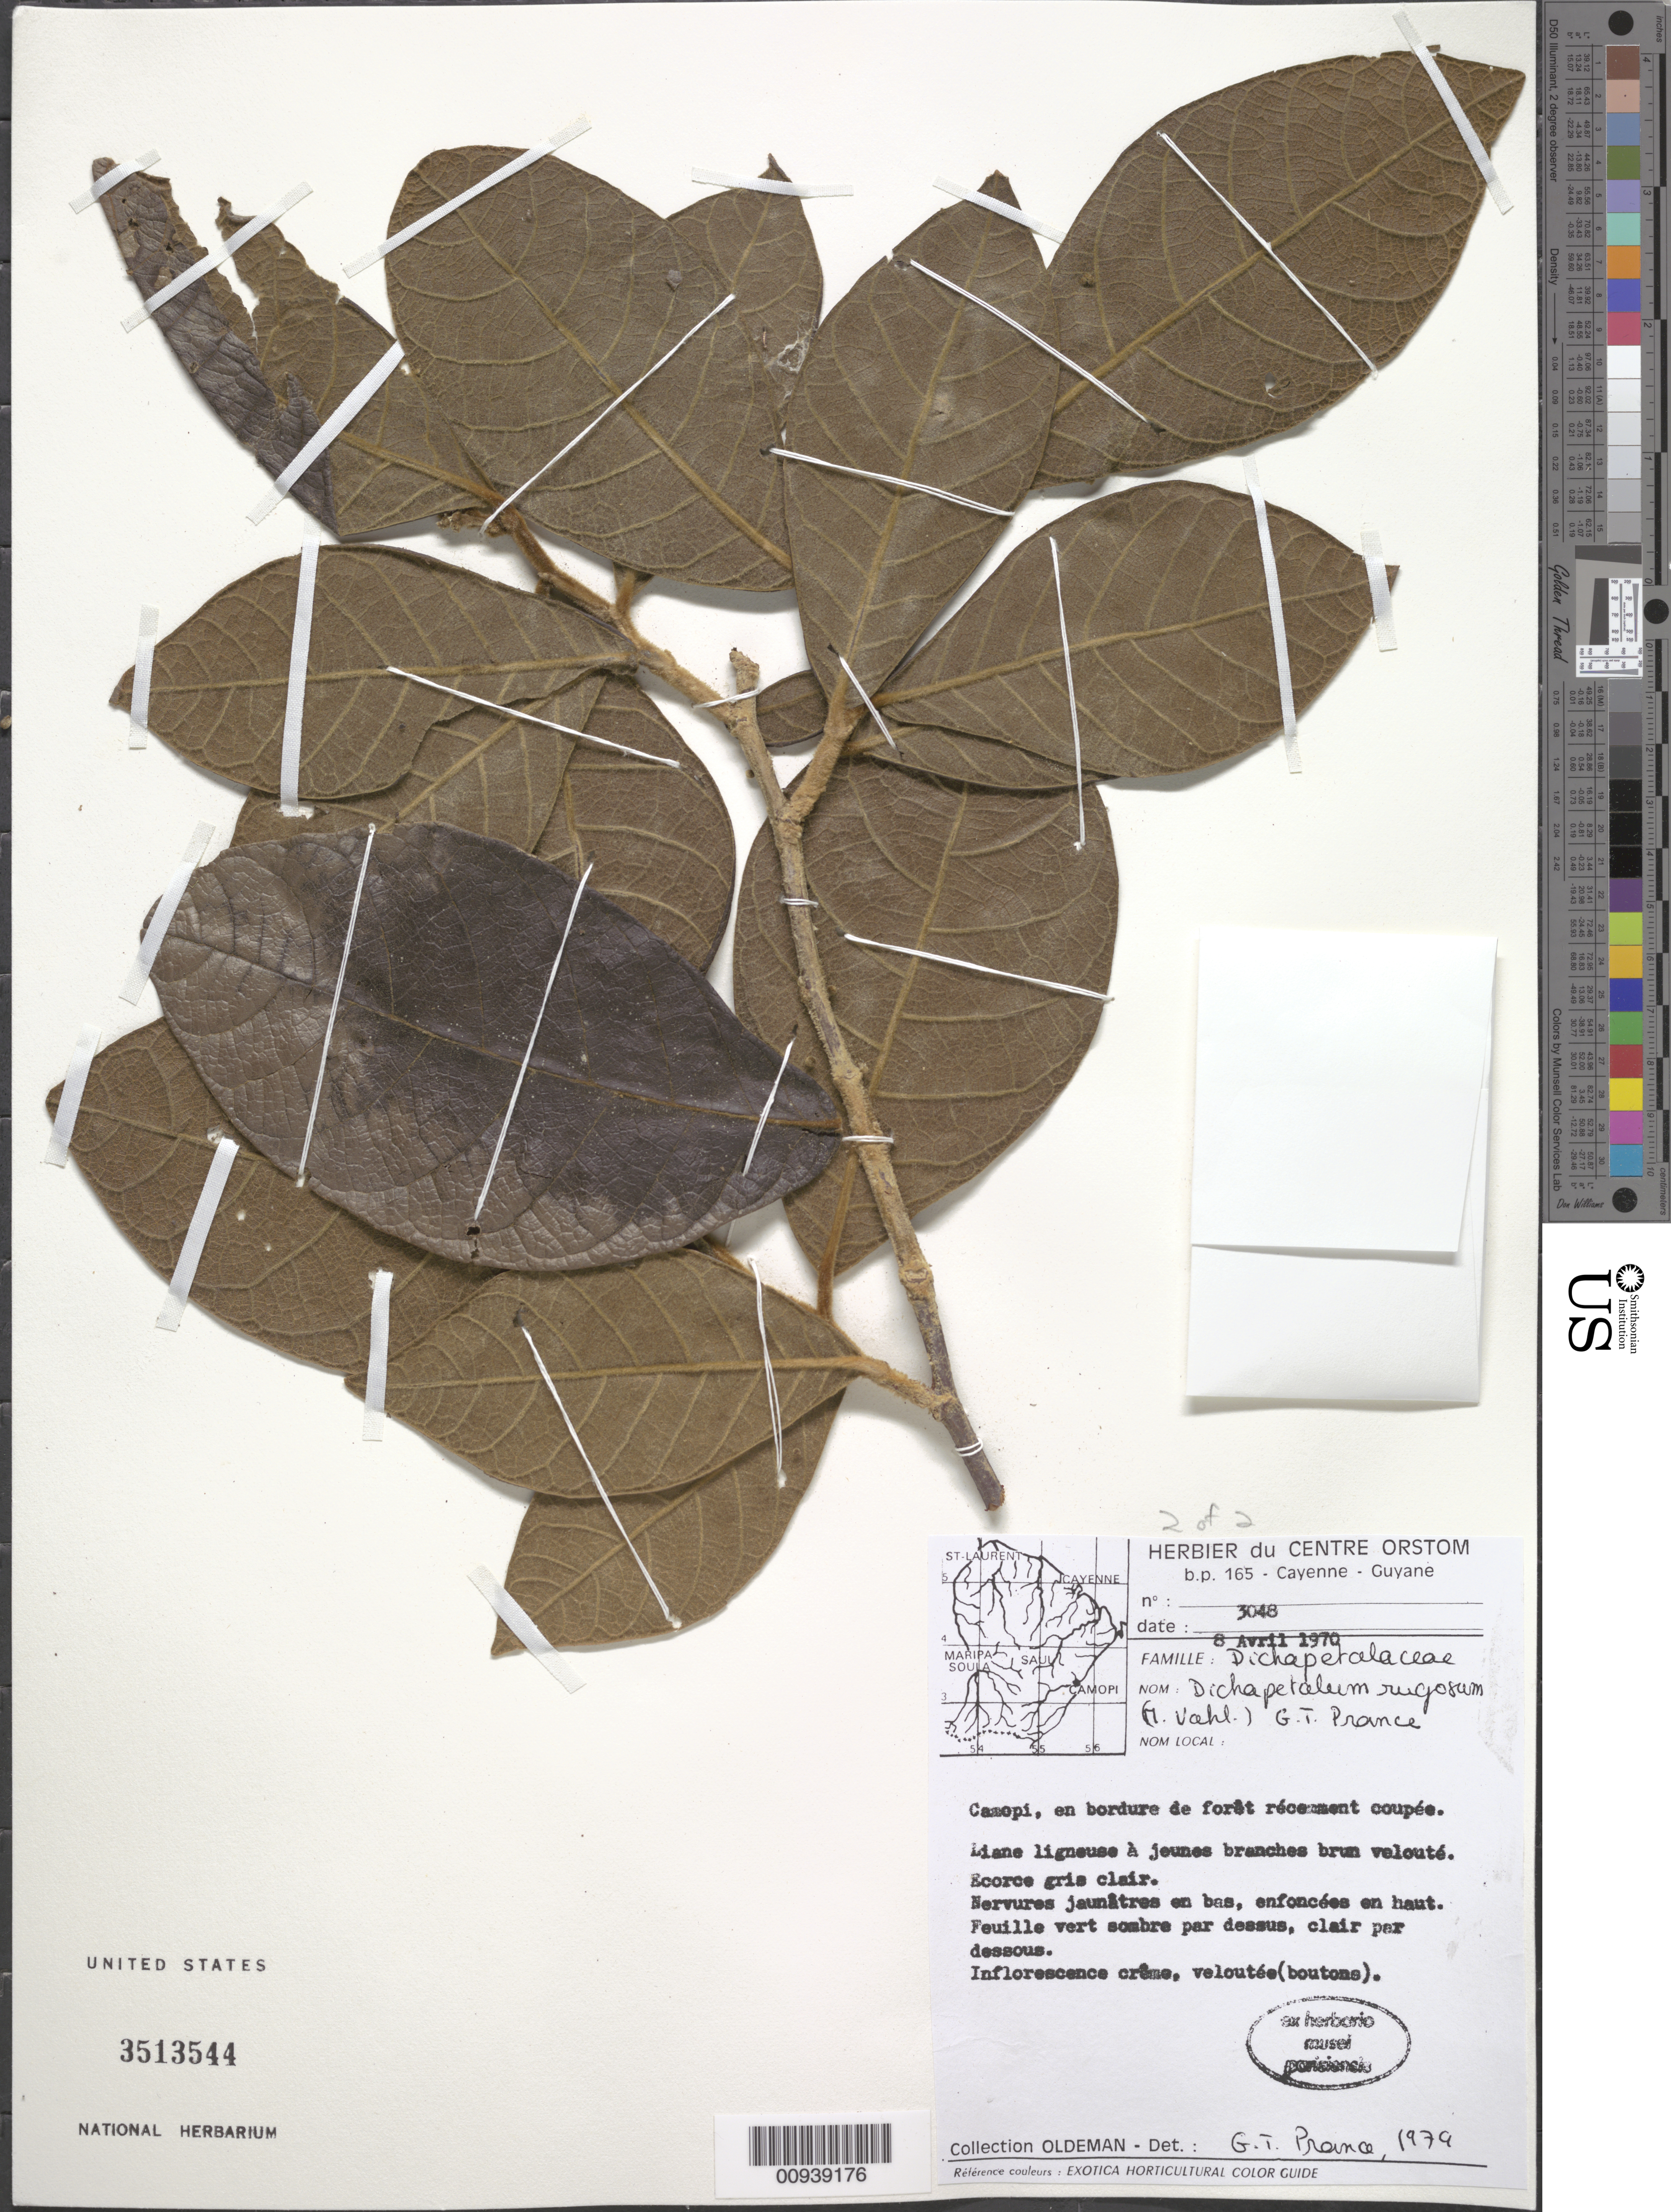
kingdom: Plantae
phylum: Tracheophyta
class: Magnoliopsida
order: Malpighiales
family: Dichapetalaceae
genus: Dichapetalum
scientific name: Dichapetalum rugosum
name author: (Vahl) Prance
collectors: -- Oldeman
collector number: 3048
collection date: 1970-04-08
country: Guyana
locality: Canopi, en bordure de forêt récemment coupée.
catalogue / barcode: US 3513544